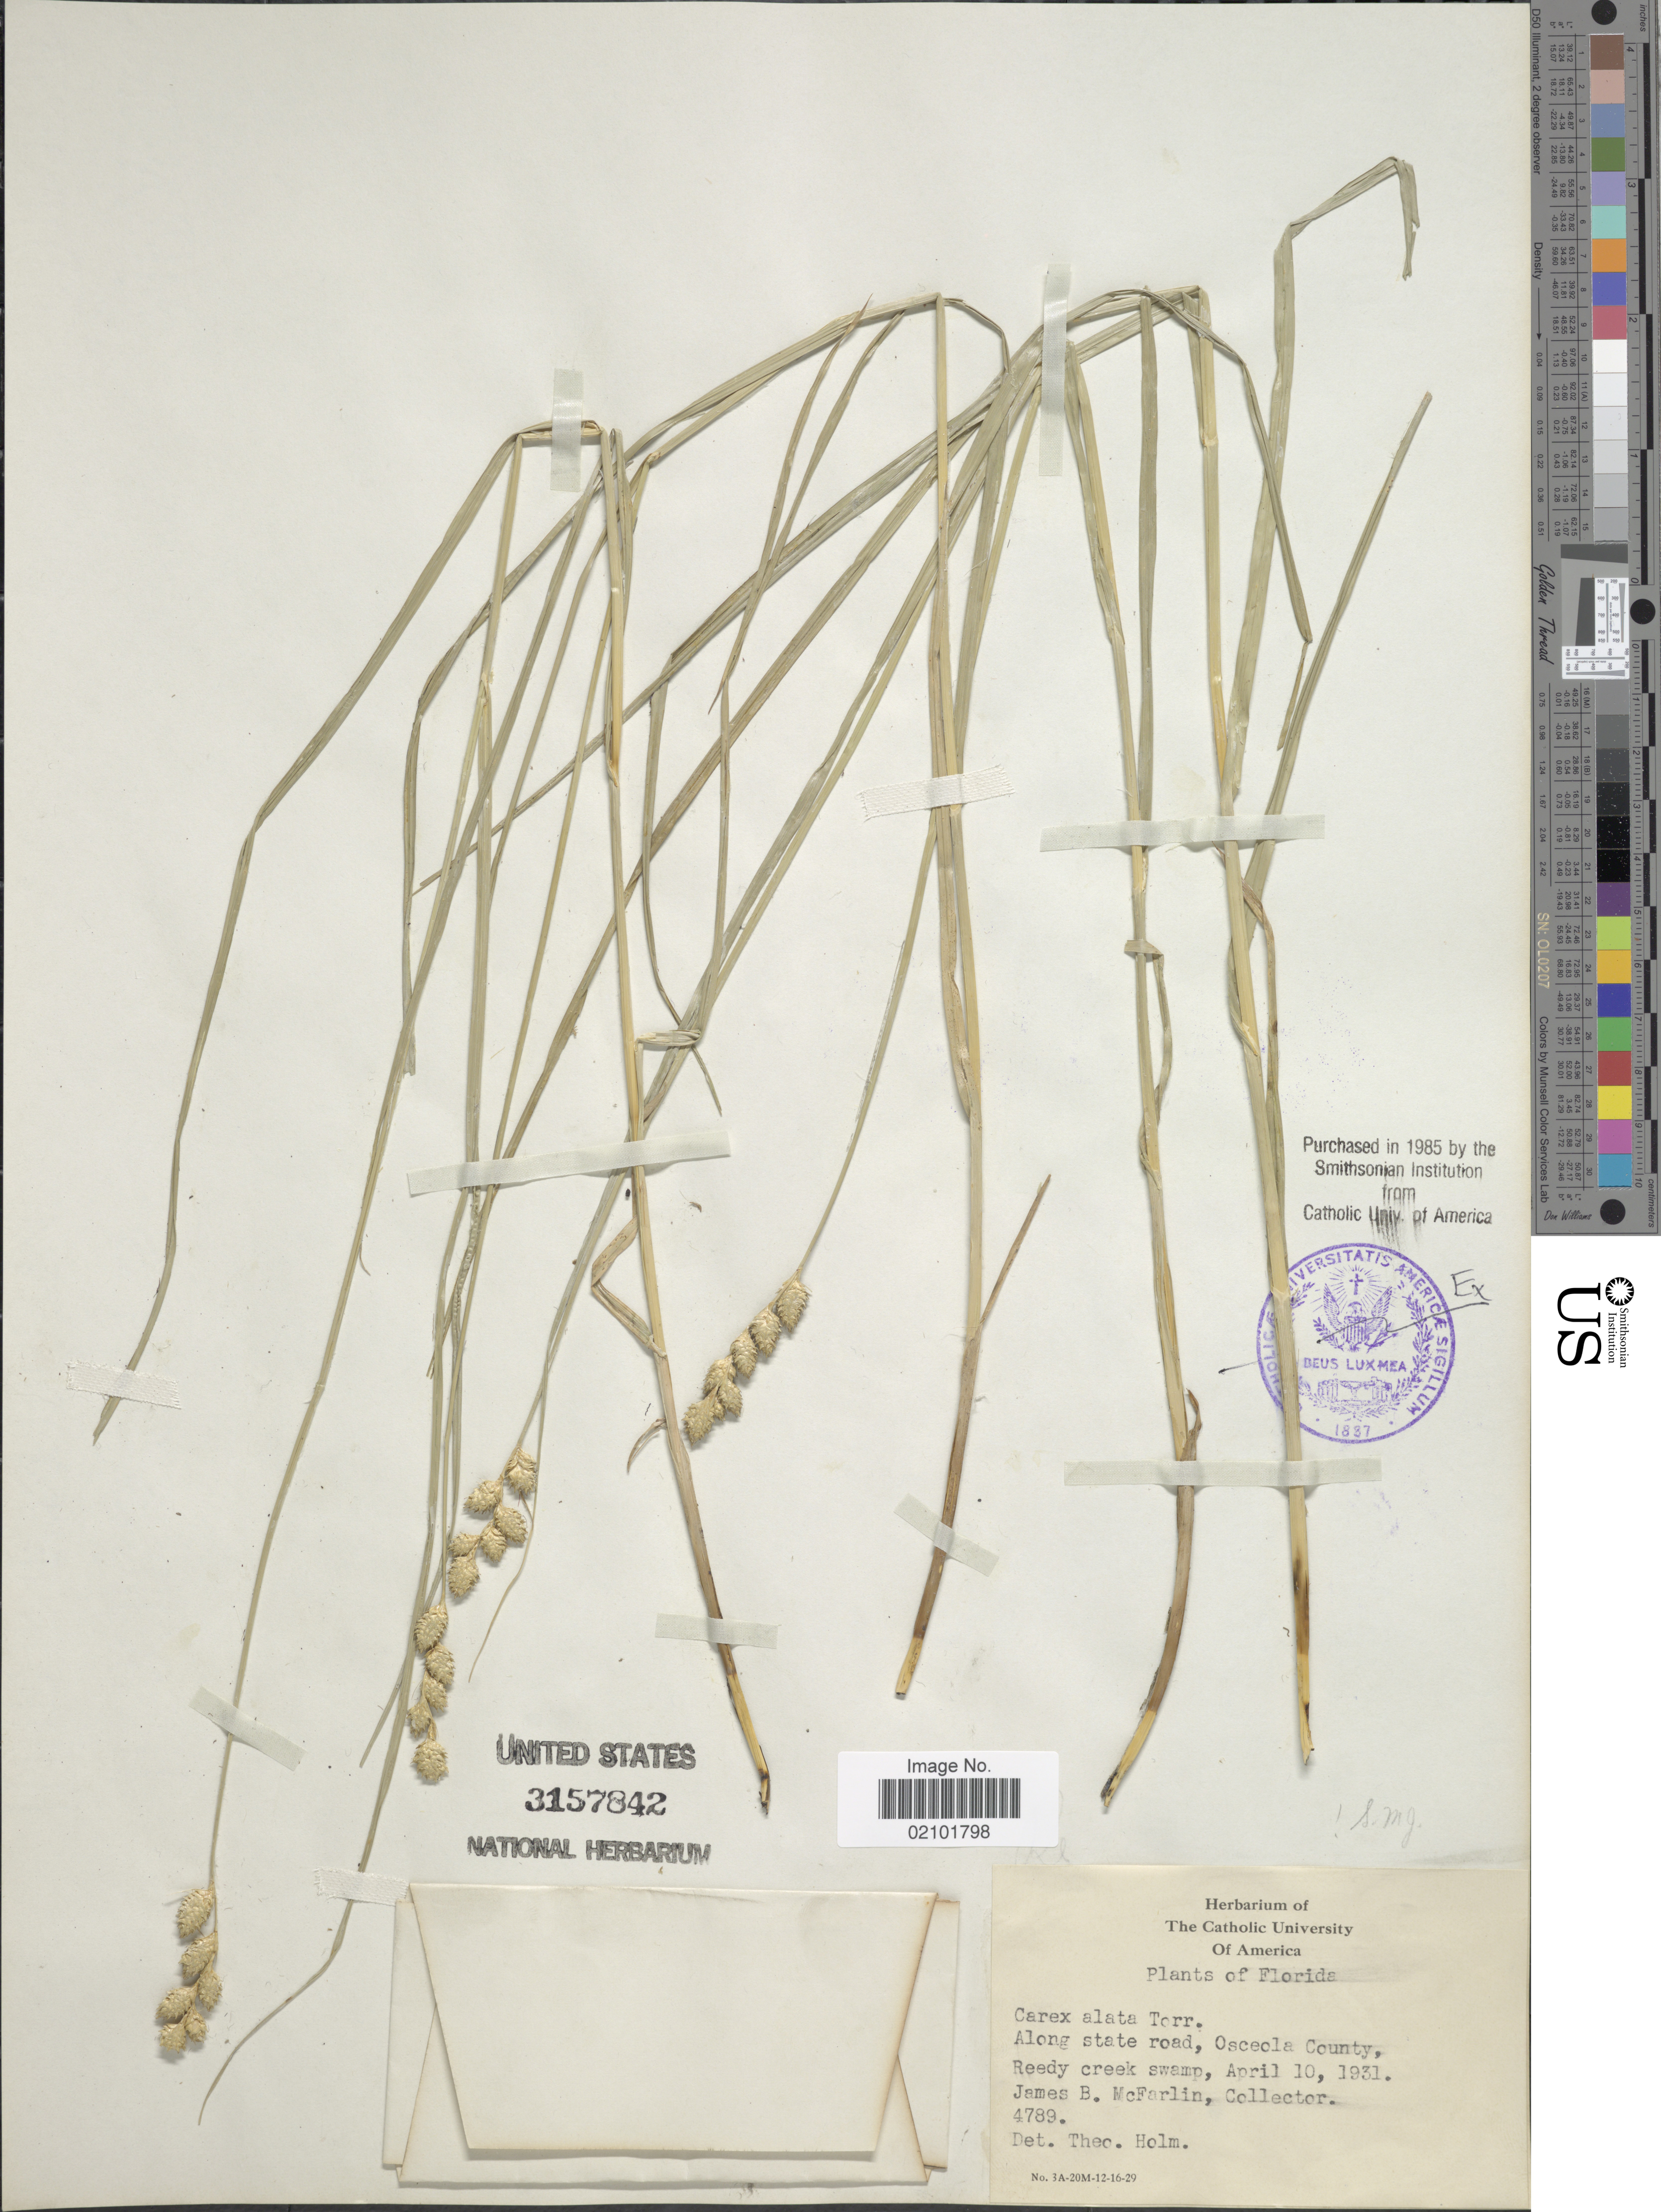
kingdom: Plantae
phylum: Tracheophyta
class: Liliopsida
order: Poales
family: Cyperaceae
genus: Carex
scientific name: Carex alata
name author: Torr.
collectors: J. McFarlin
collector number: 4789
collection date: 1931-04-10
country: United States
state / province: Florida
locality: Along state road, Osceola County. Reedy creek swamp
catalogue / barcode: US 3157842